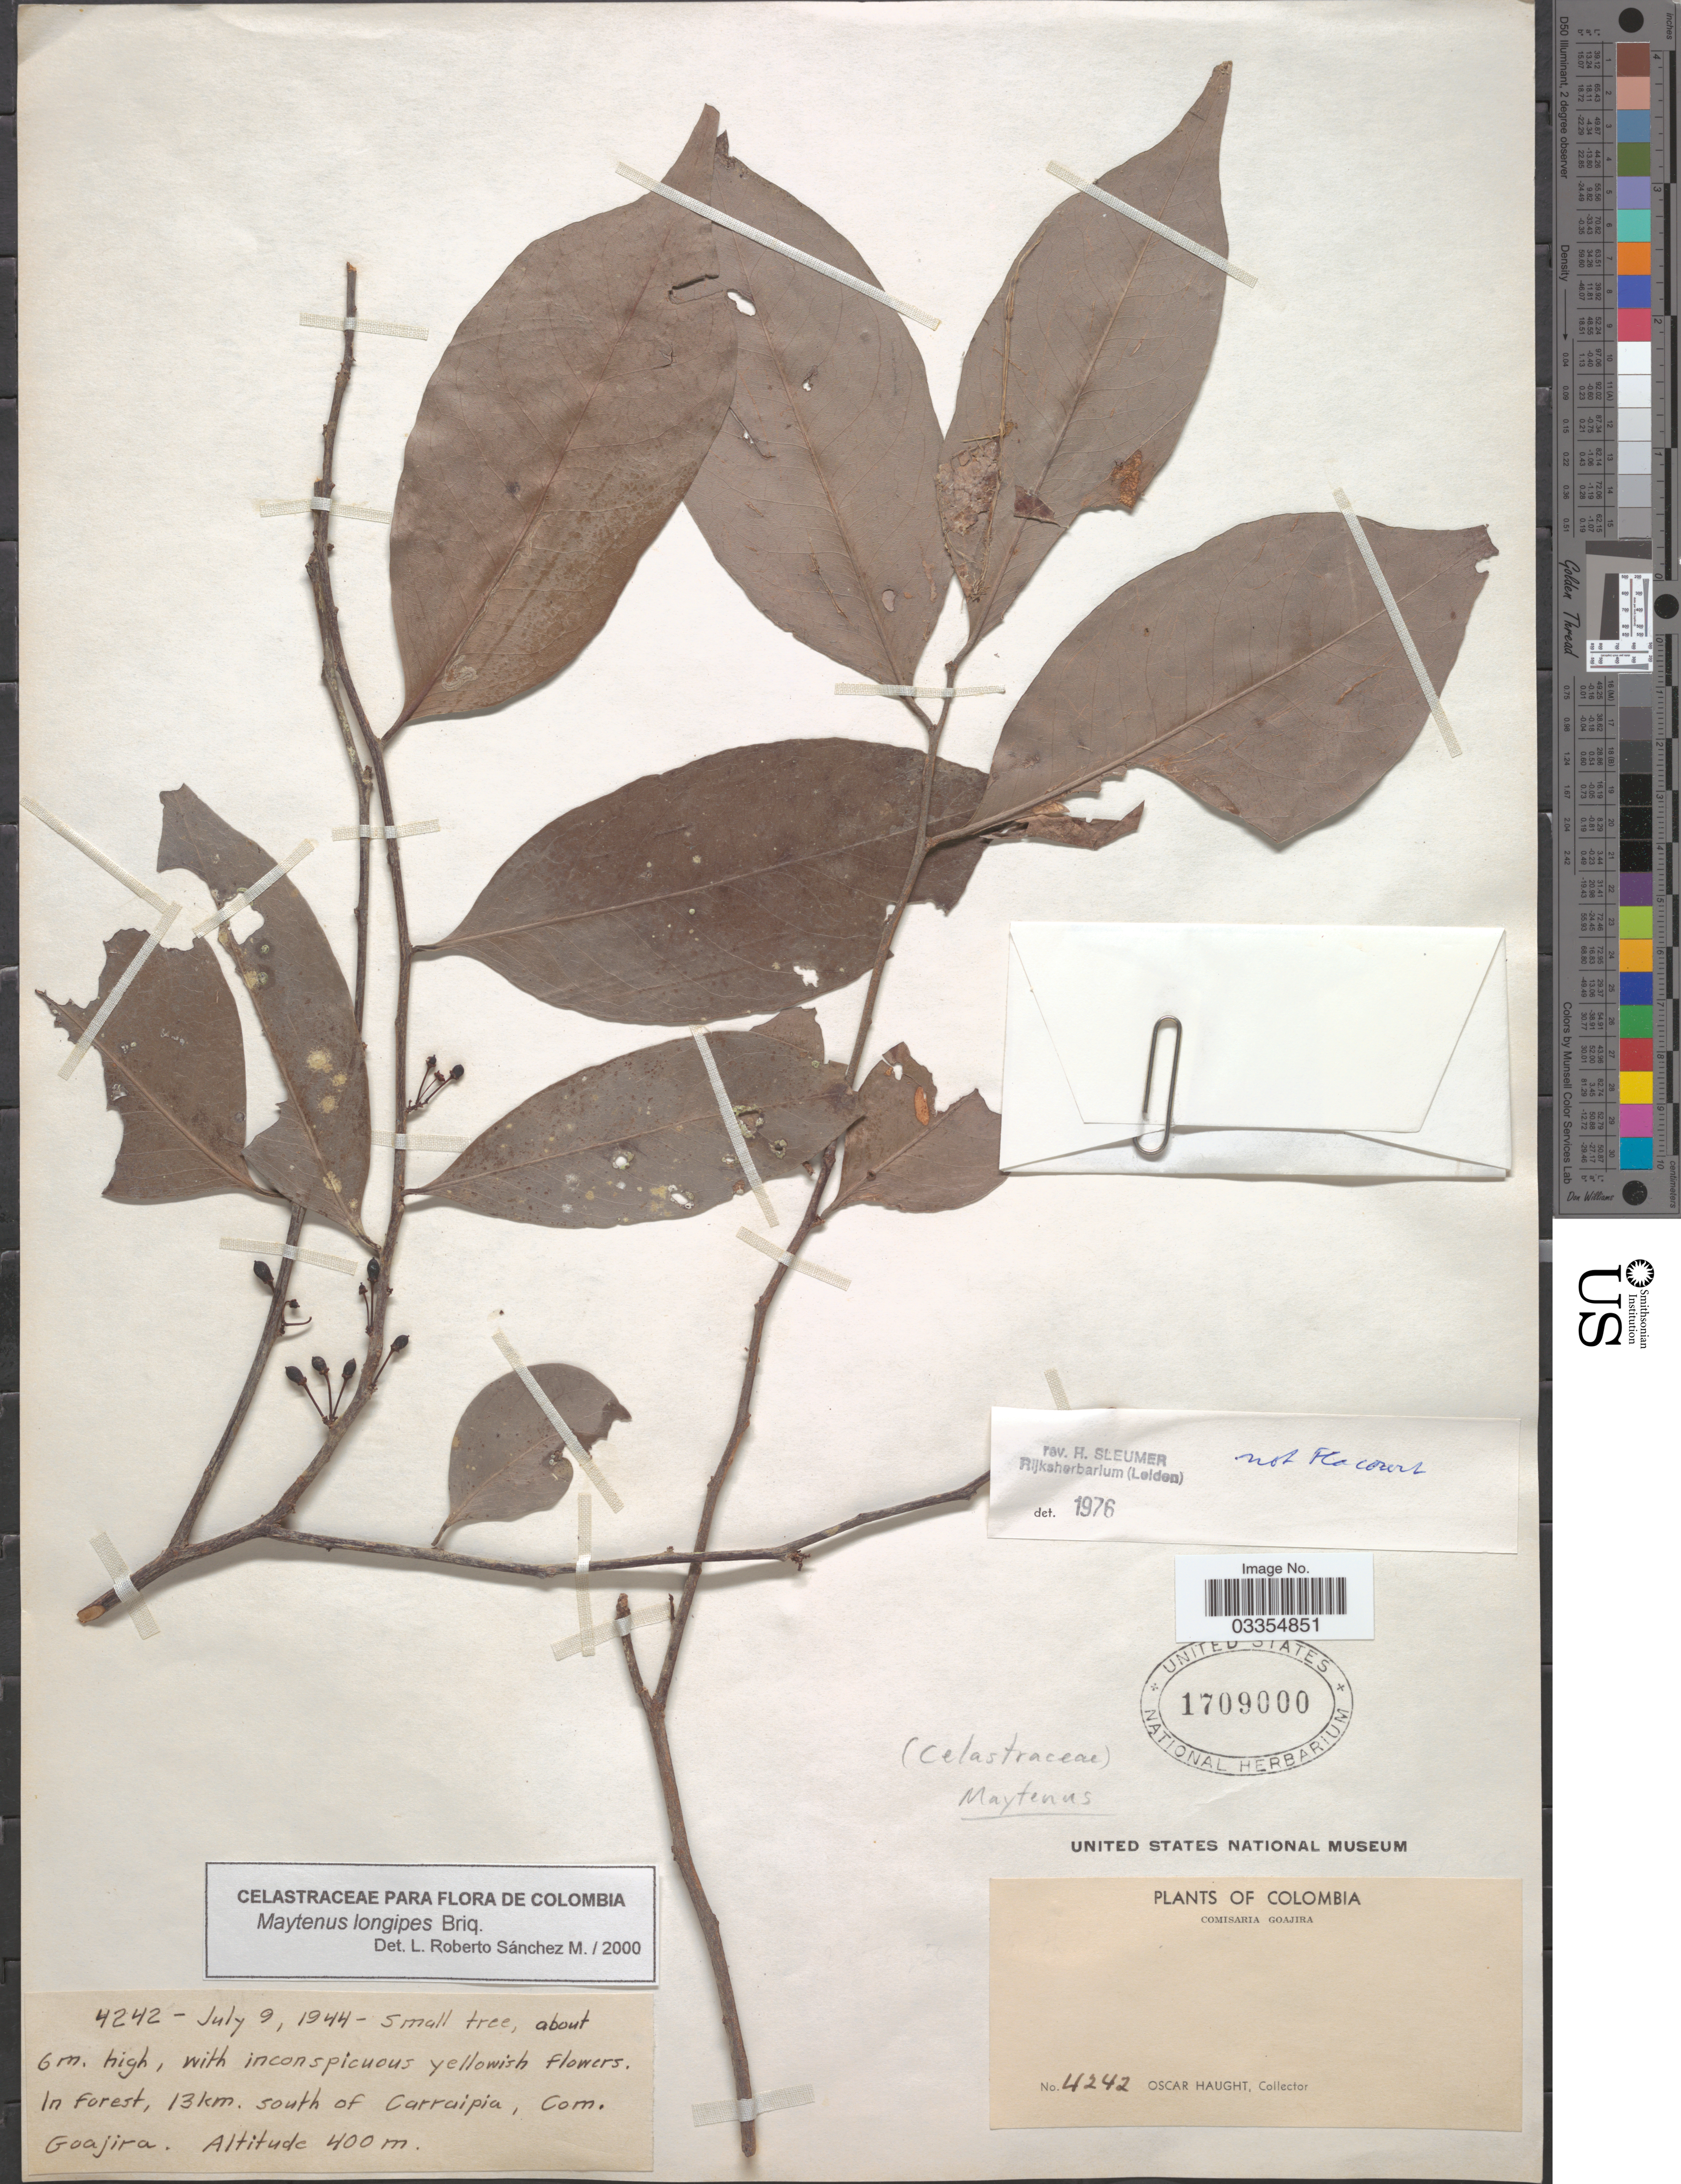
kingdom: Plantae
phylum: Tracheophyta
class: Magnoliopsida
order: Celastrales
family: Celastraceae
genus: Maytenus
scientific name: Maytenus longipes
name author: Briq.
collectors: O. Haught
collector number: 4242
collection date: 1944-07-09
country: Colombia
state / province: La Guajira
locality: In forest, 13 km. south of Carraipia, Comisaria Goajira.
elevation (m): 400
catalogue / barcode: US 1709000